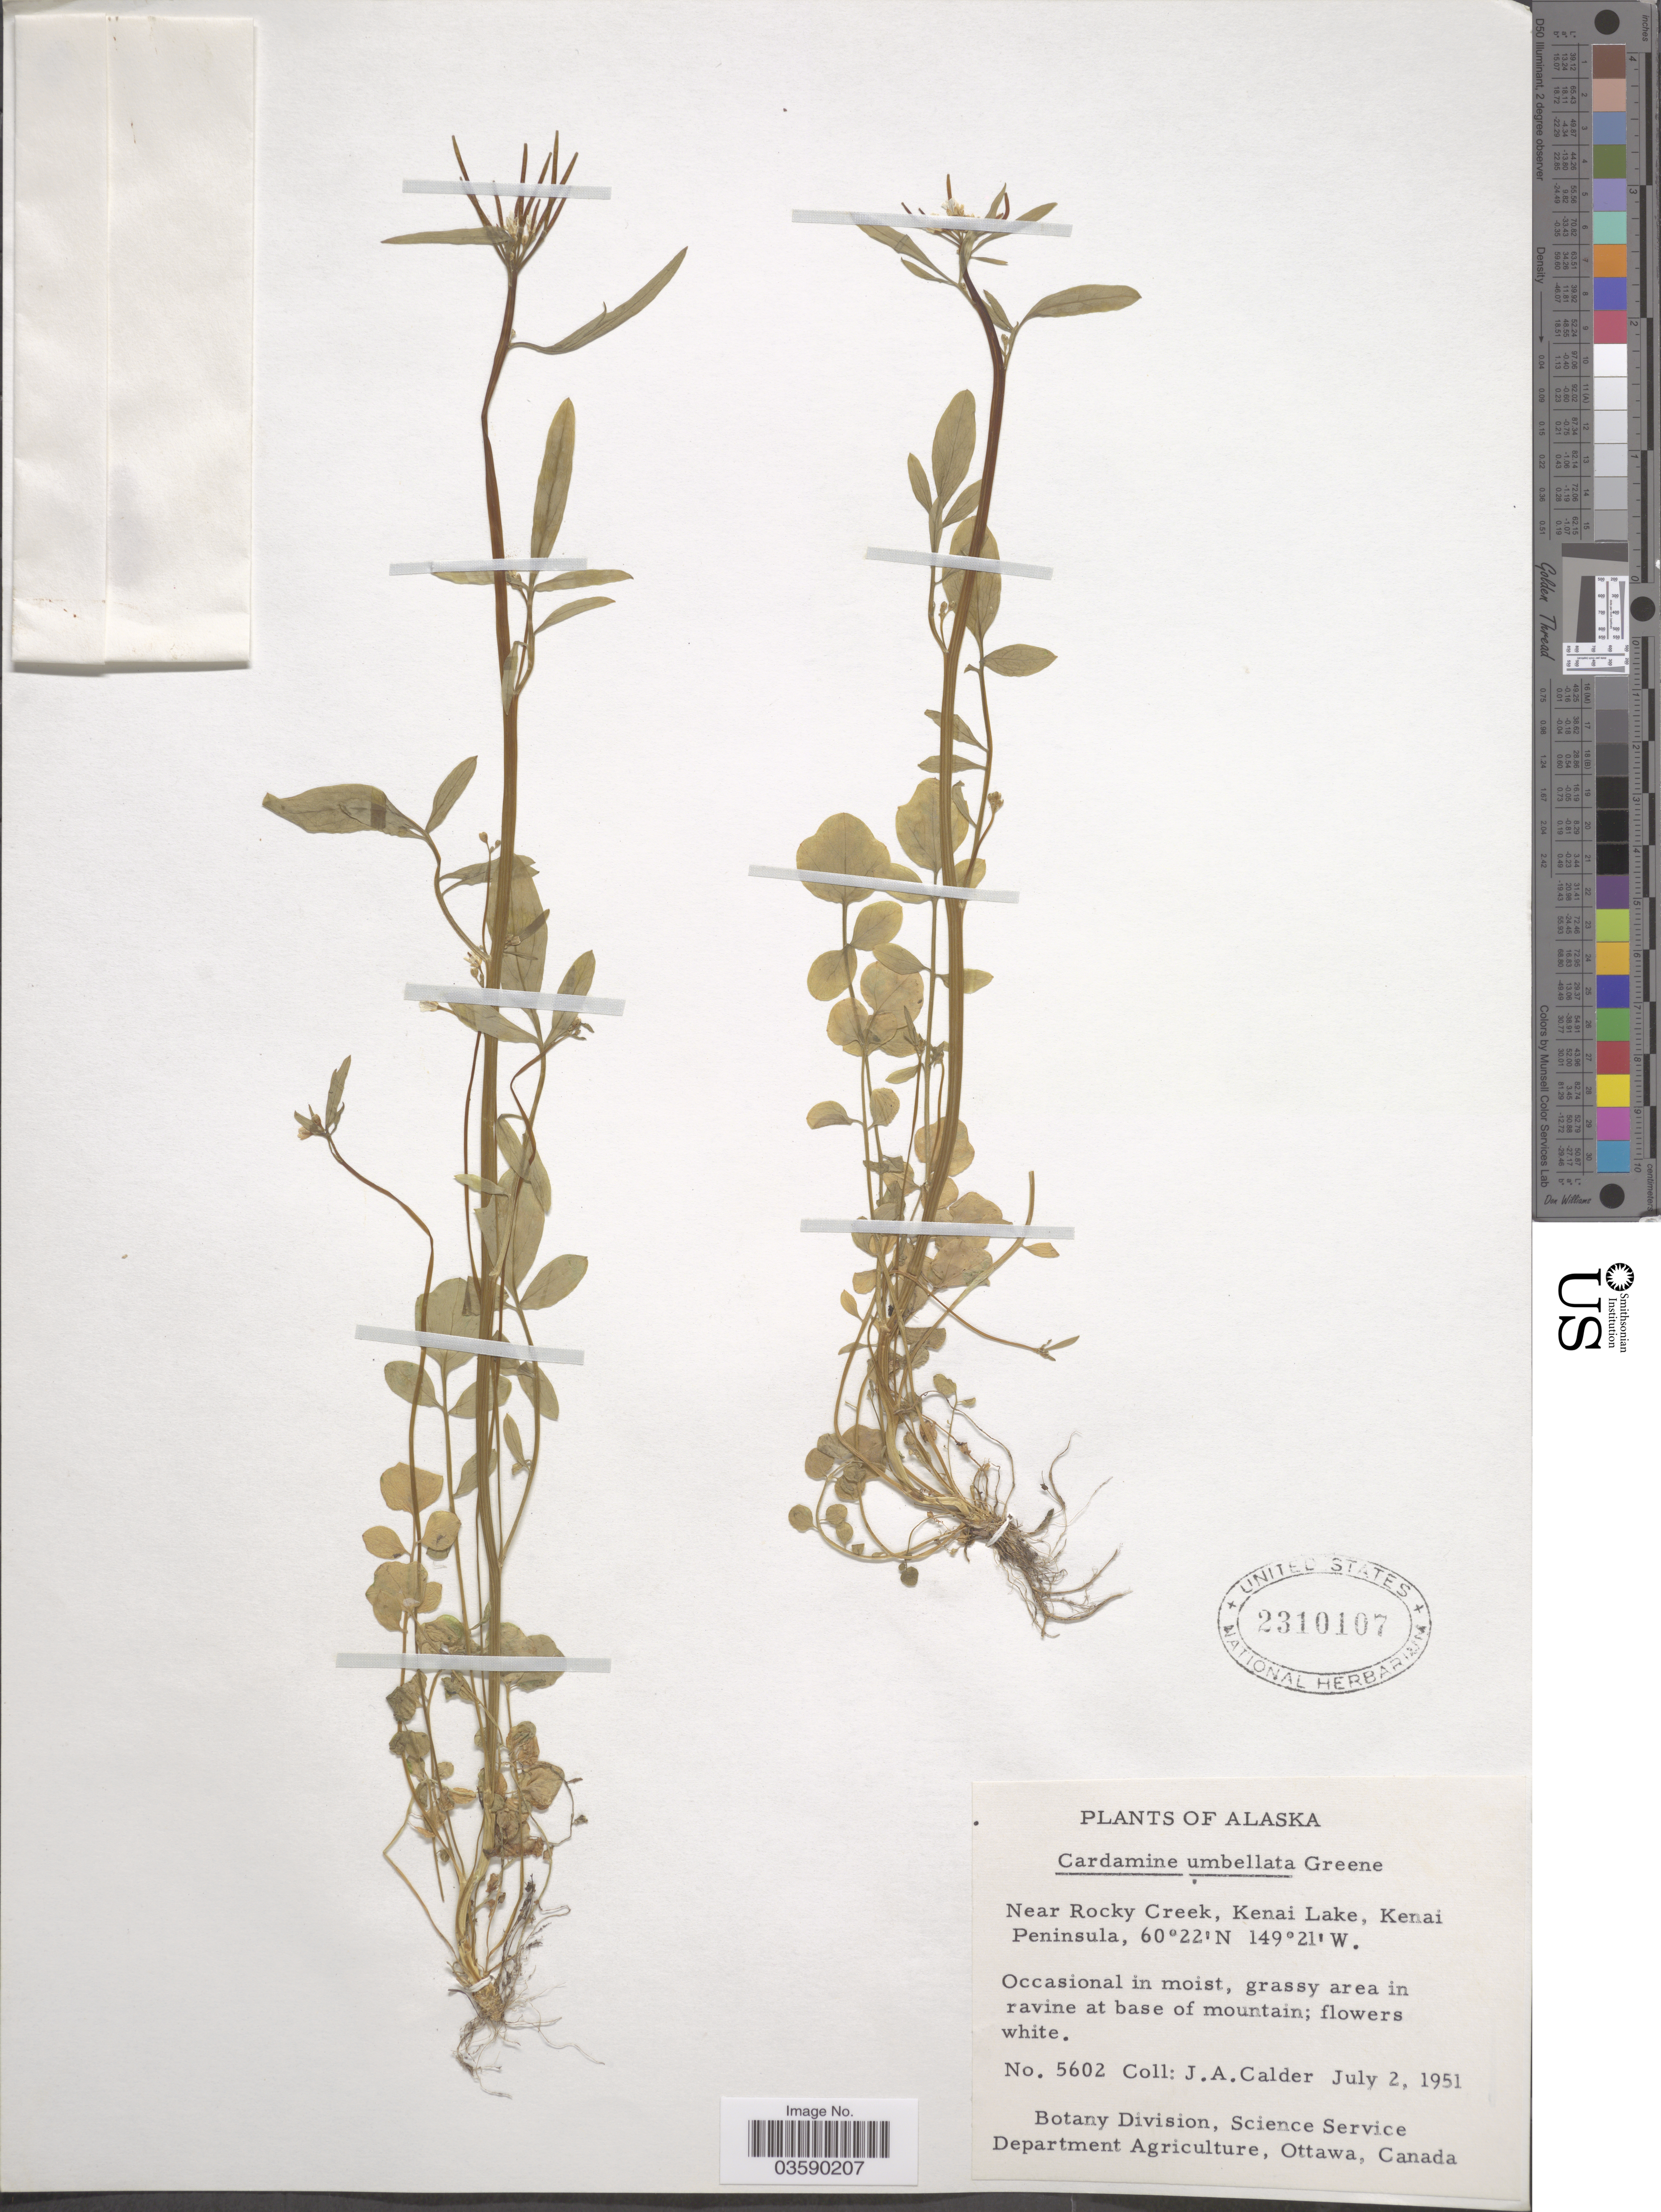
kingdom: Plantae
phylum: Tracheophyta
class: Magnoliopsida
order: Brassicales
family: Brassicaceae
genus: Cardamine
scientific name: Cardamine umbellata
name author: Greene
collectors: J. A. Calder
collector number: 5602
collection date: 1951-07-02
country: United States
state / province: Alaska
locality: Near Rocky Creek, Kenai Lake, Kenai Peninsula.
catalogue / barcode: US 2310107